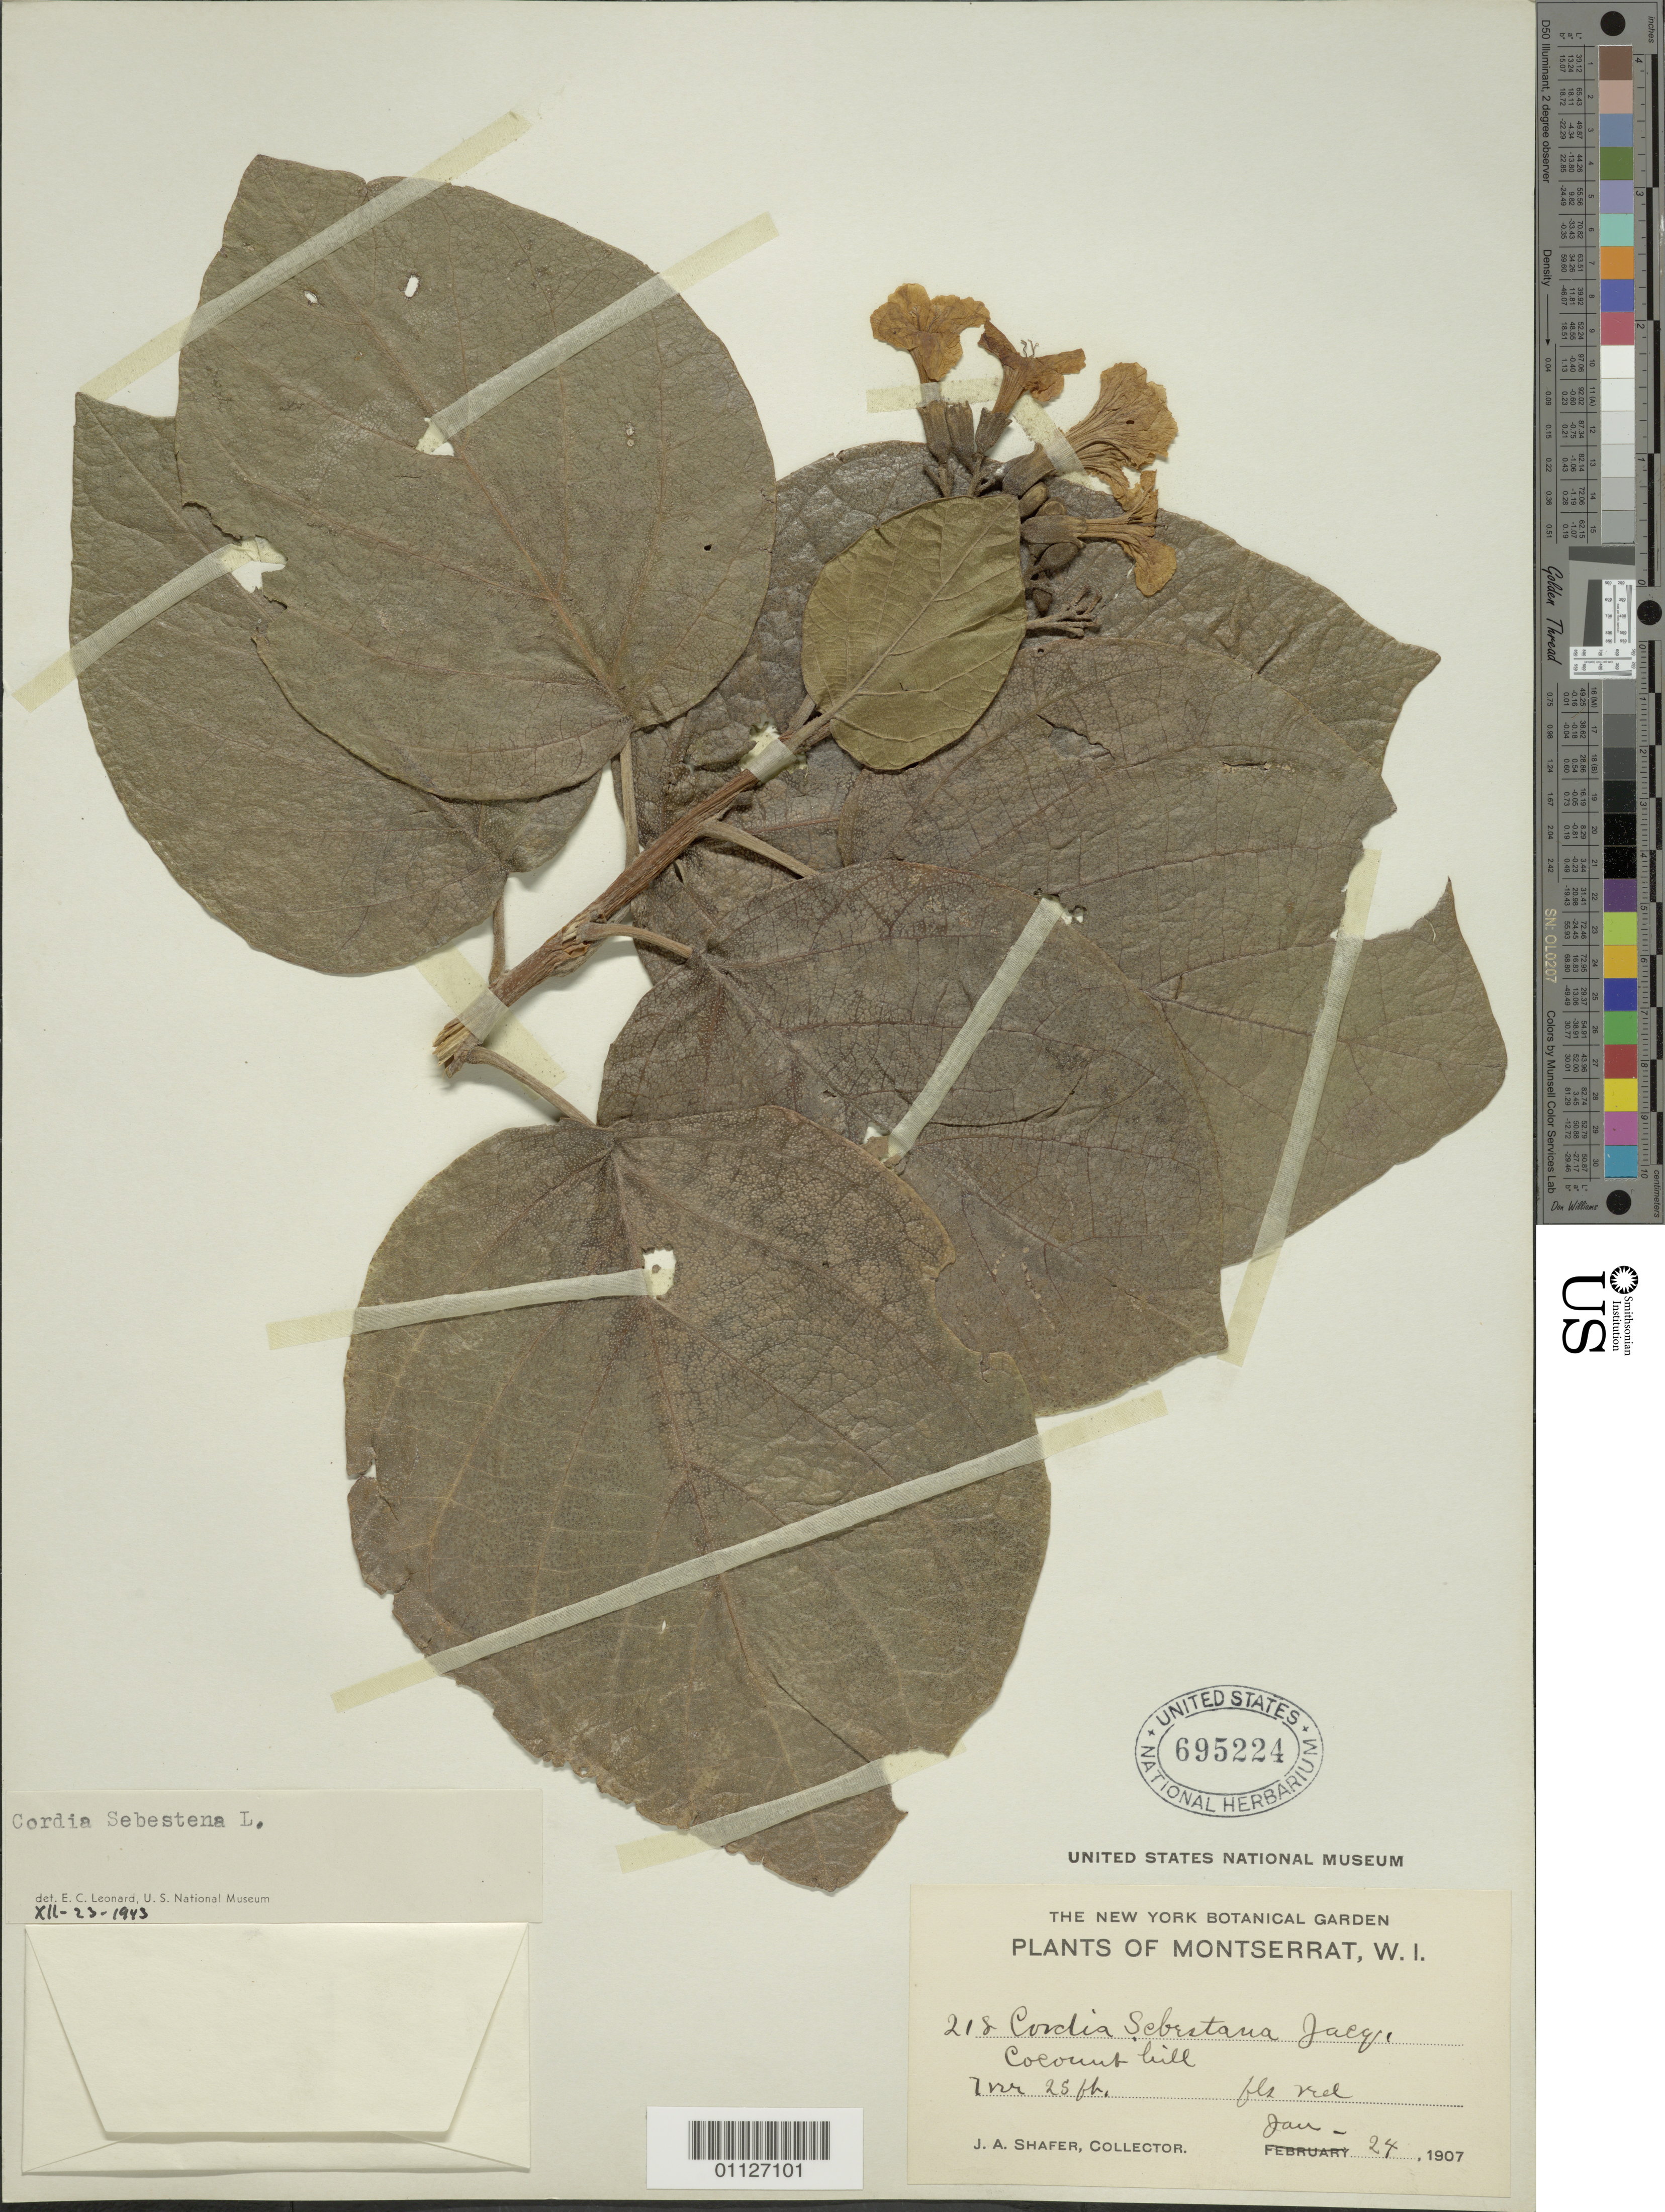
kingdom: Plantae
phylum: Tracheophyta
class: Magnoliopsida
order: Boraginales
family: Cordiaceae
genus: Cordia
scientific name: Cordia sebestena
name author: L.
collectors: J. A. Shafer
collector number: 218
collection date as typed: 24 Jan 1907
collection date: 1907-01-24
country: Montserrat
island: Montserrat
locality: Coconut Hill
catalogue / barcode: US 695224